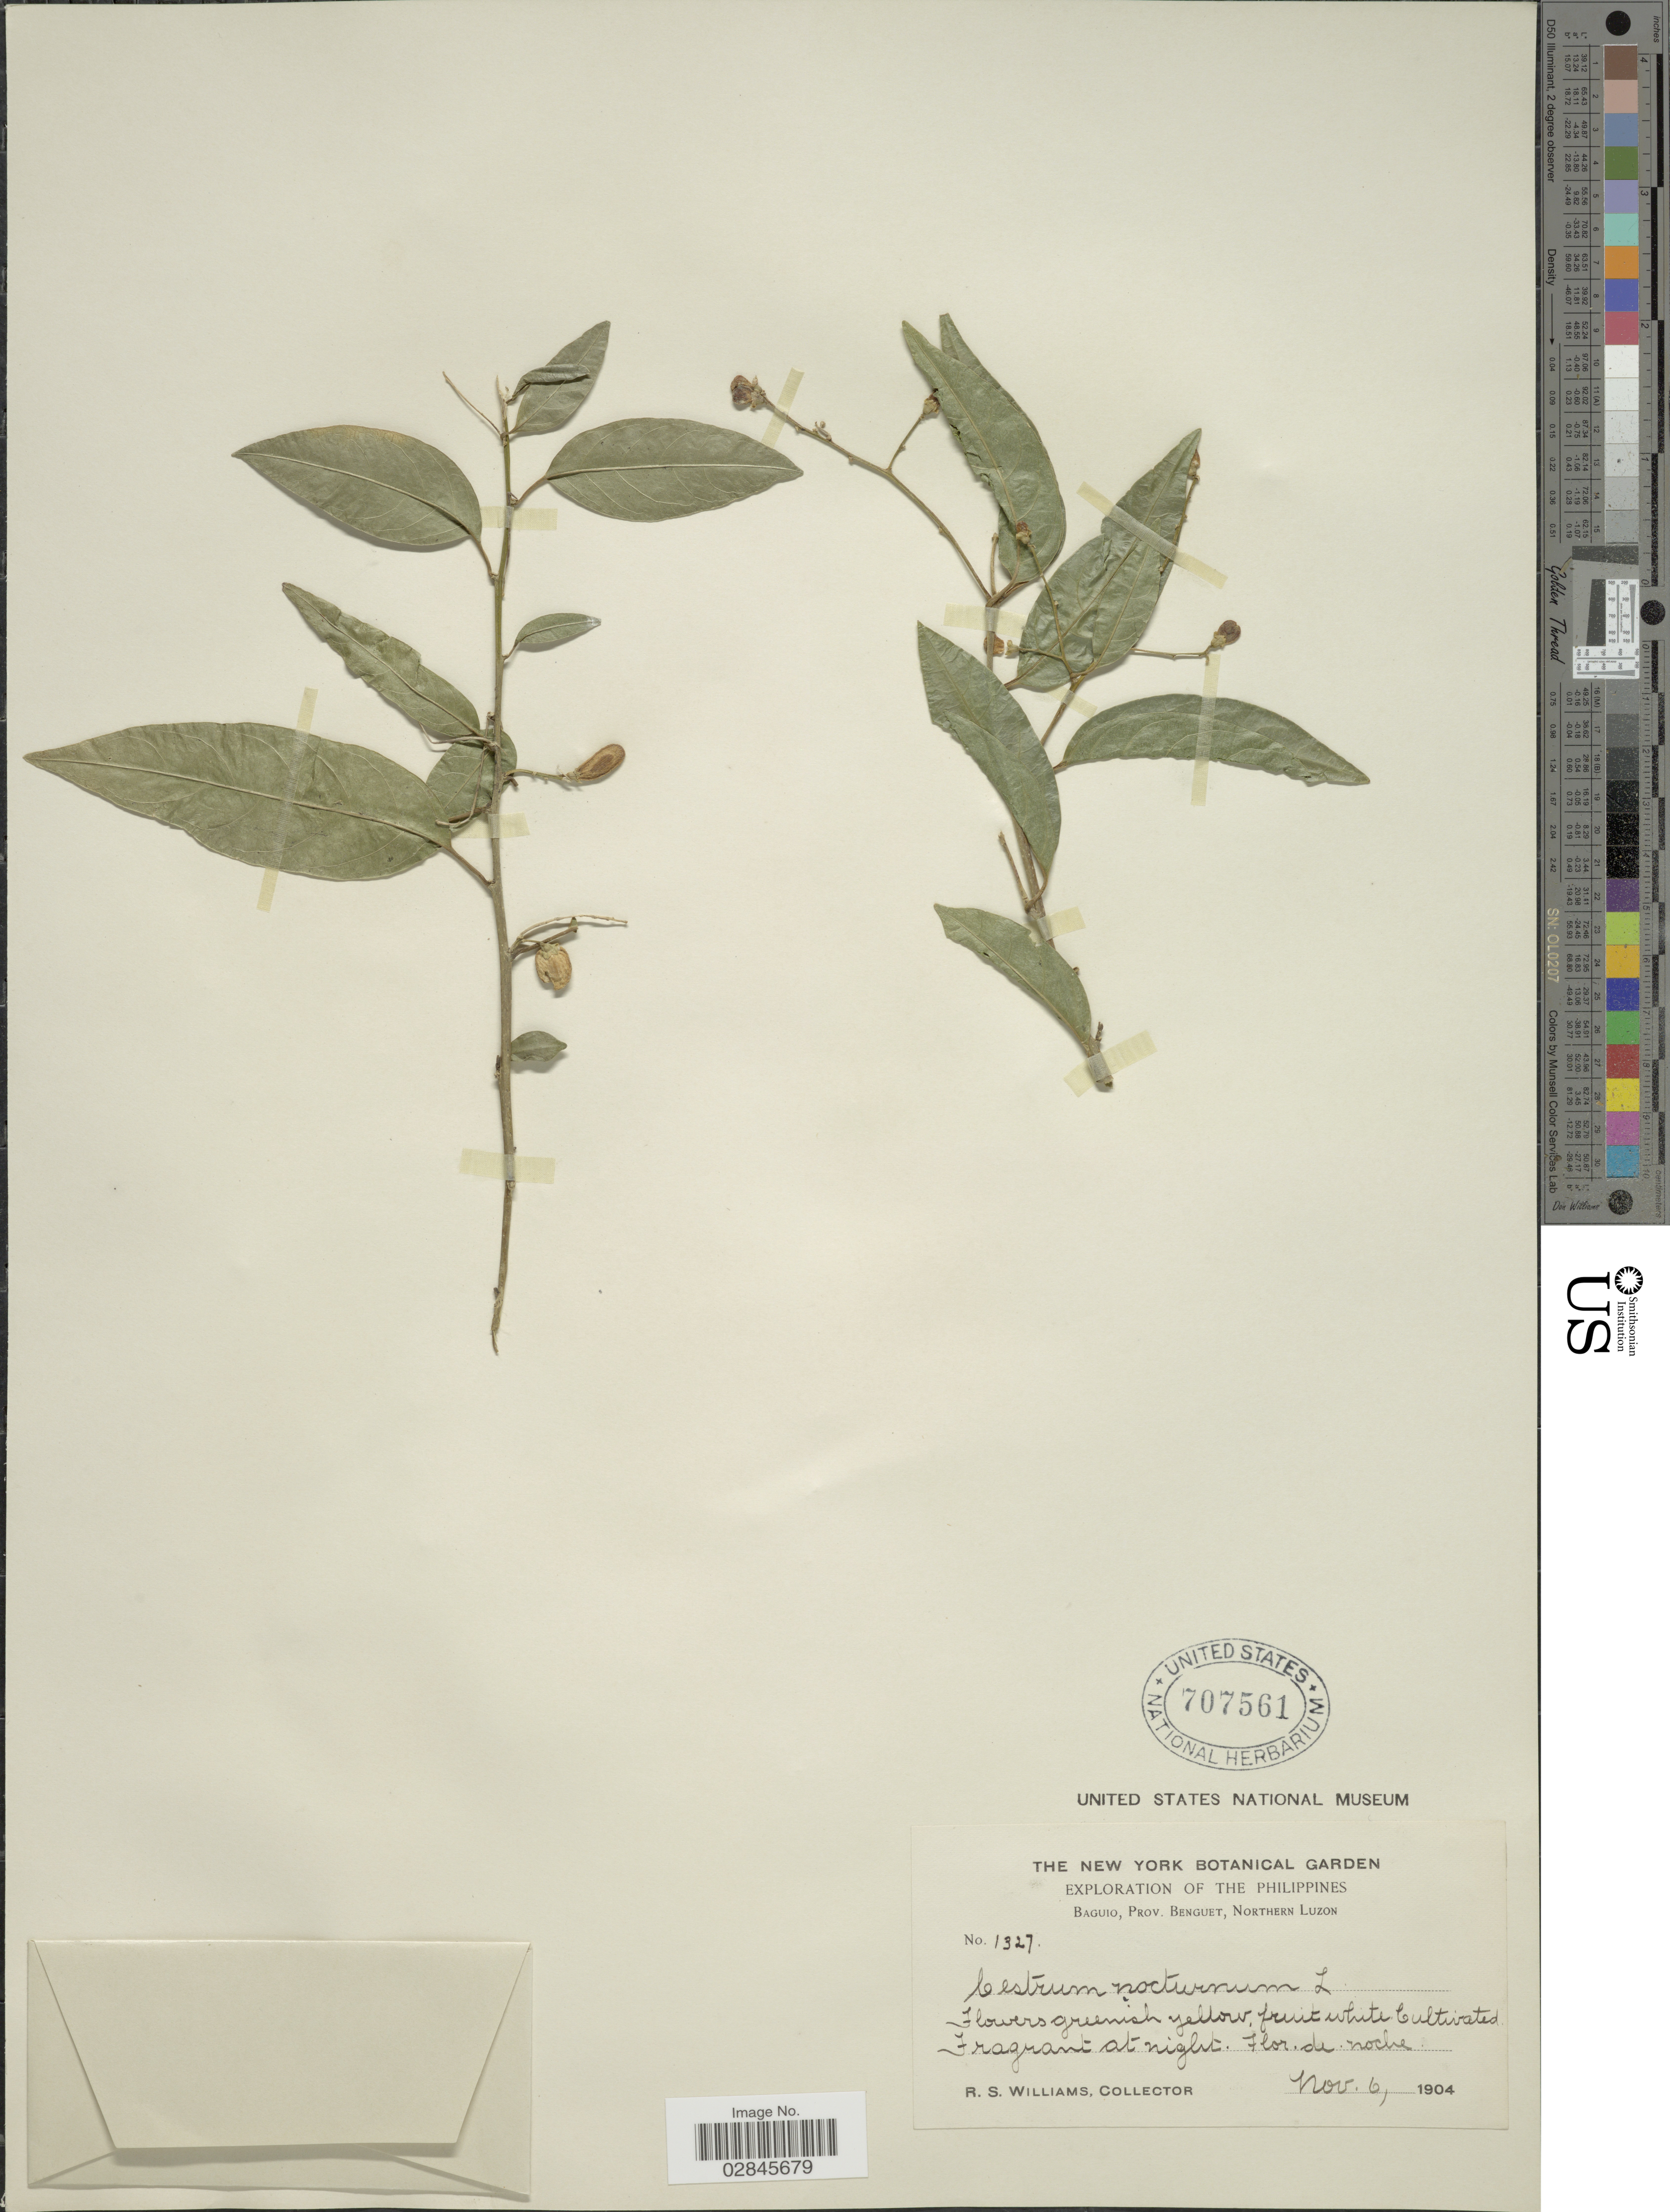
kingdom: Plantae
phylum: Tracheophyta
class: Magnoliopsida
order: Solanales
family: Solanaceae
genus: Cestrum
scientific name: Cestrum nocturnum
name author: L.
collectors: R. S. Williams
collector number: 1327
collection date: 1904-11-06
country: Philippines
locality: Baguio, Prov. Benguet, Northern Luzon.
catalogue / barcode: US 707561